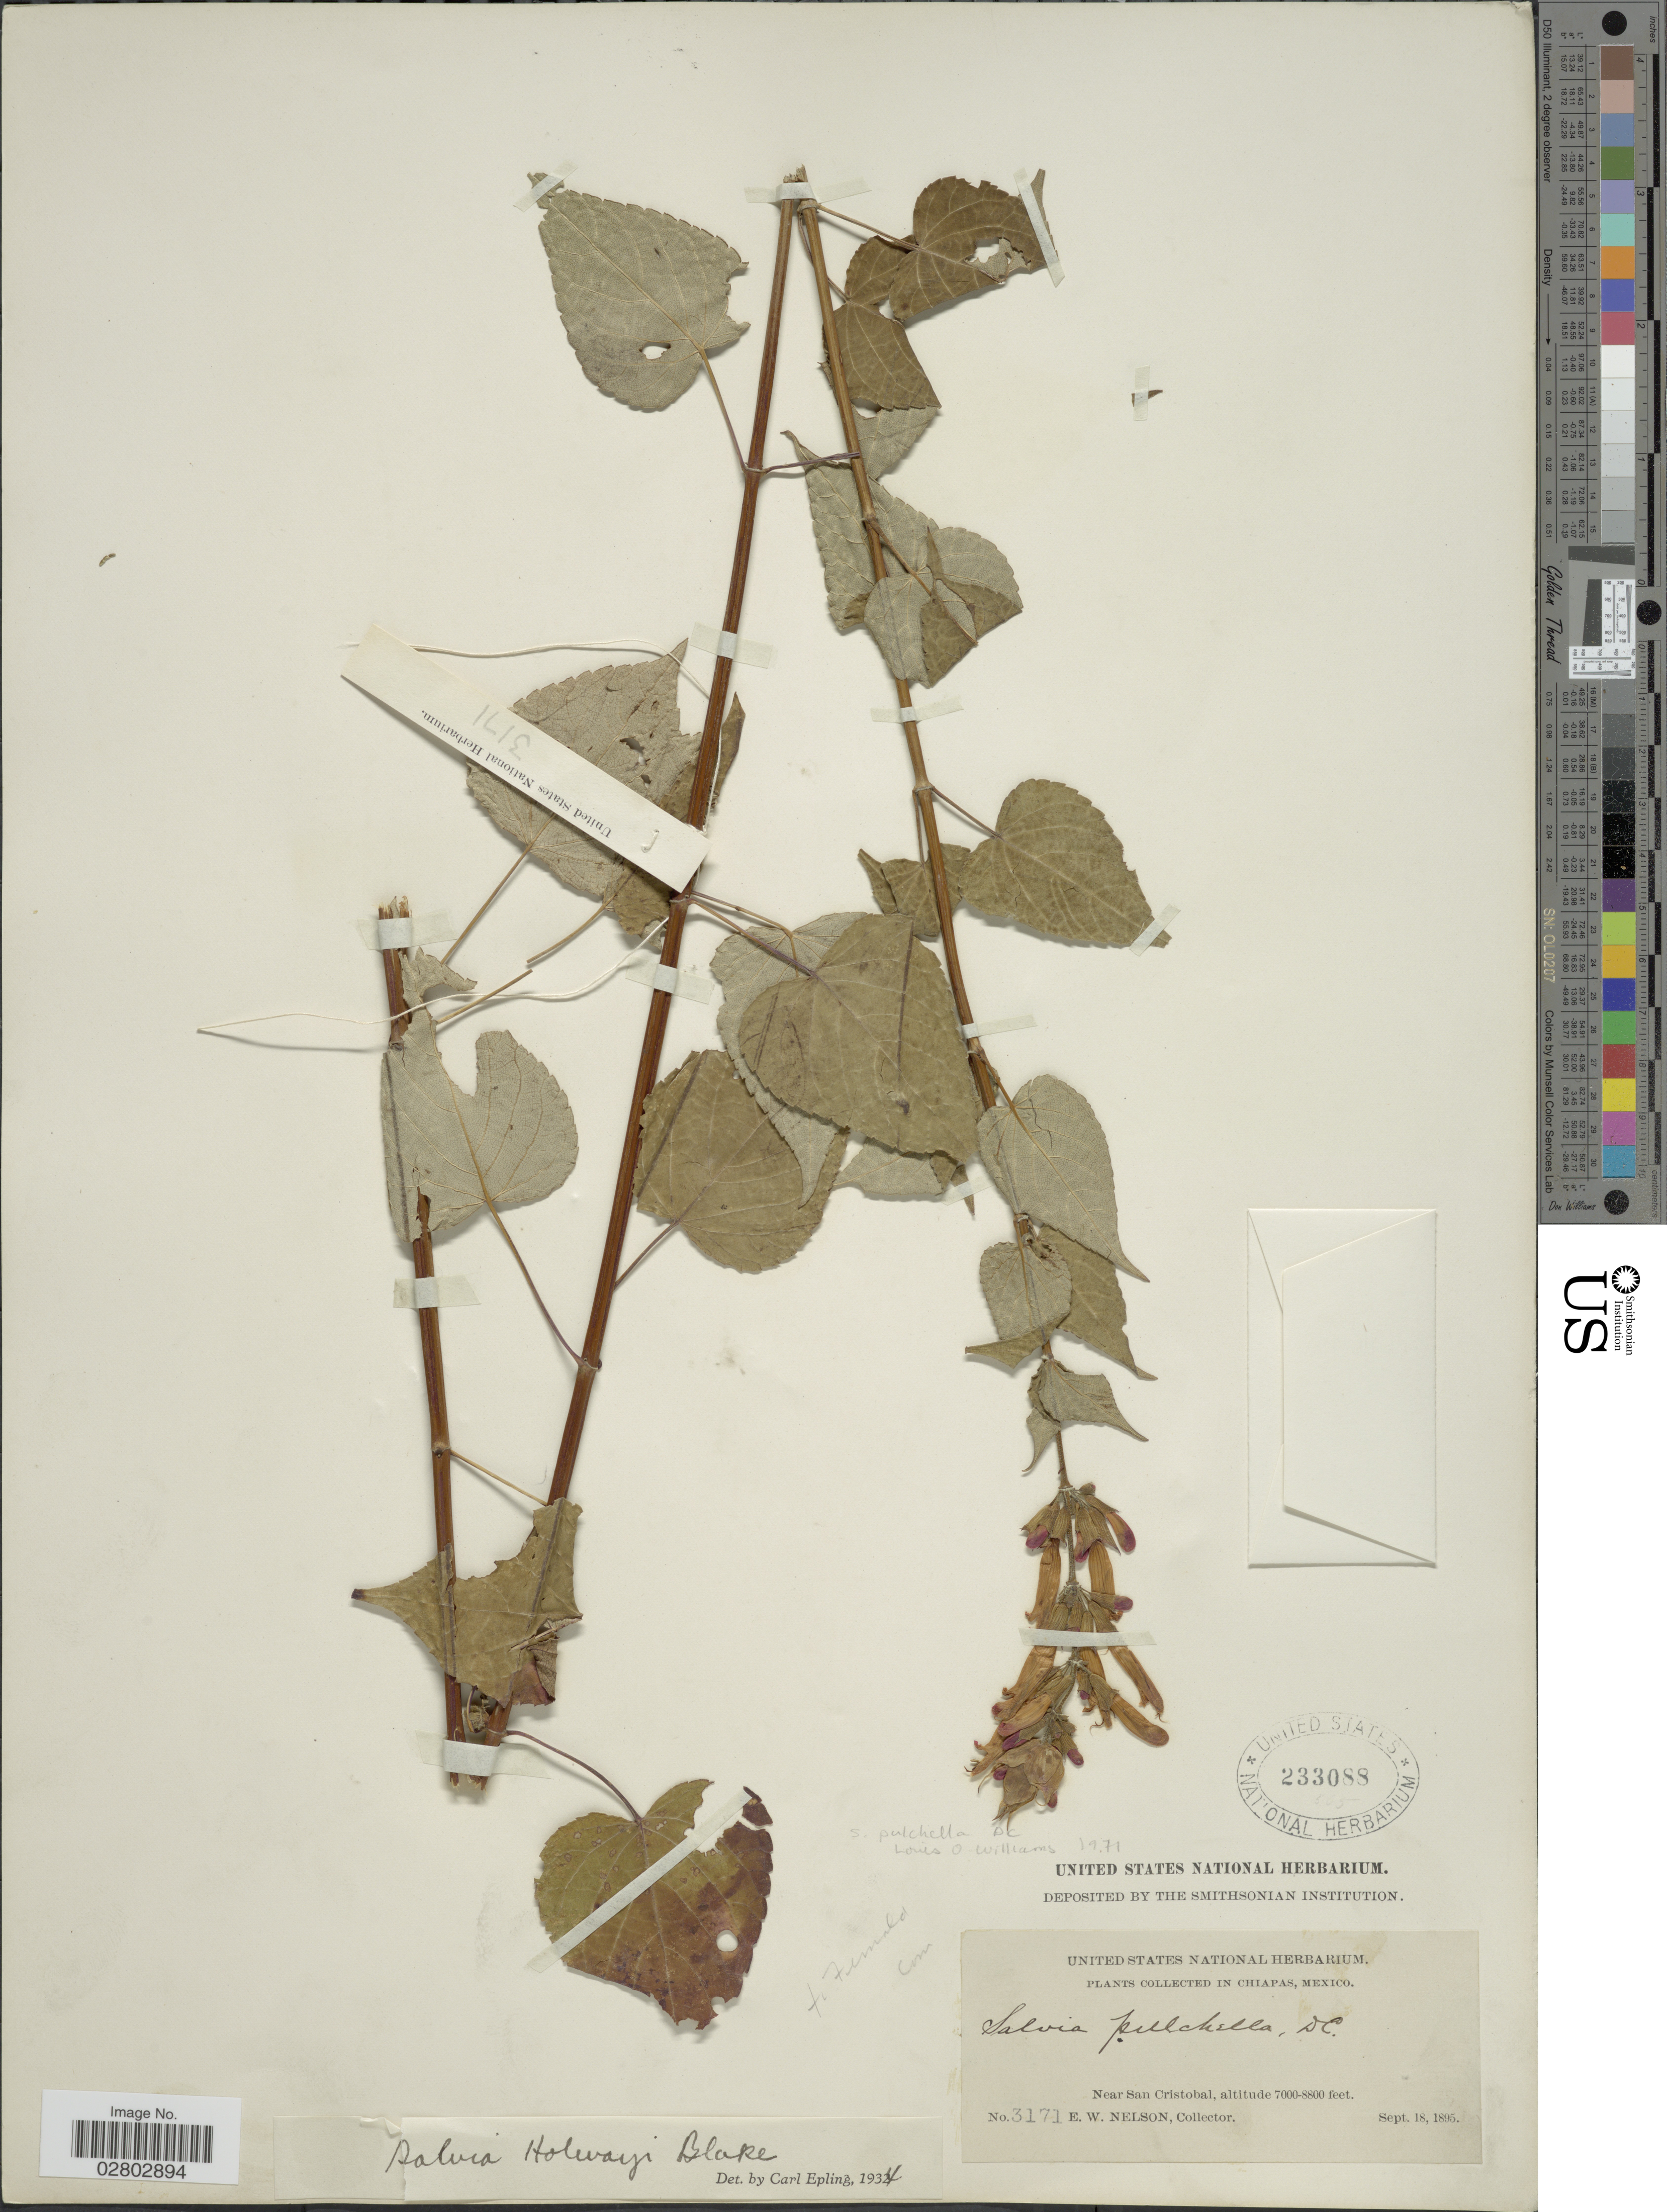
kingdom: Plantae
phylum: Tracheophyta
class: Magnoliopsida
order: Lamiales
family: Lamiaceae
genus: Salvia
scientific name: Salvia pulchella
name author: DC.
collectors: E. W. Nelson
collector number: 3171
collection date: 1895-09-18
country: Mexico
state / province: Chiapas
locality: In Chiapas, Mexico, Near San Cristobal.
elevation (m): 2134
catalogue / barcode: US 233088